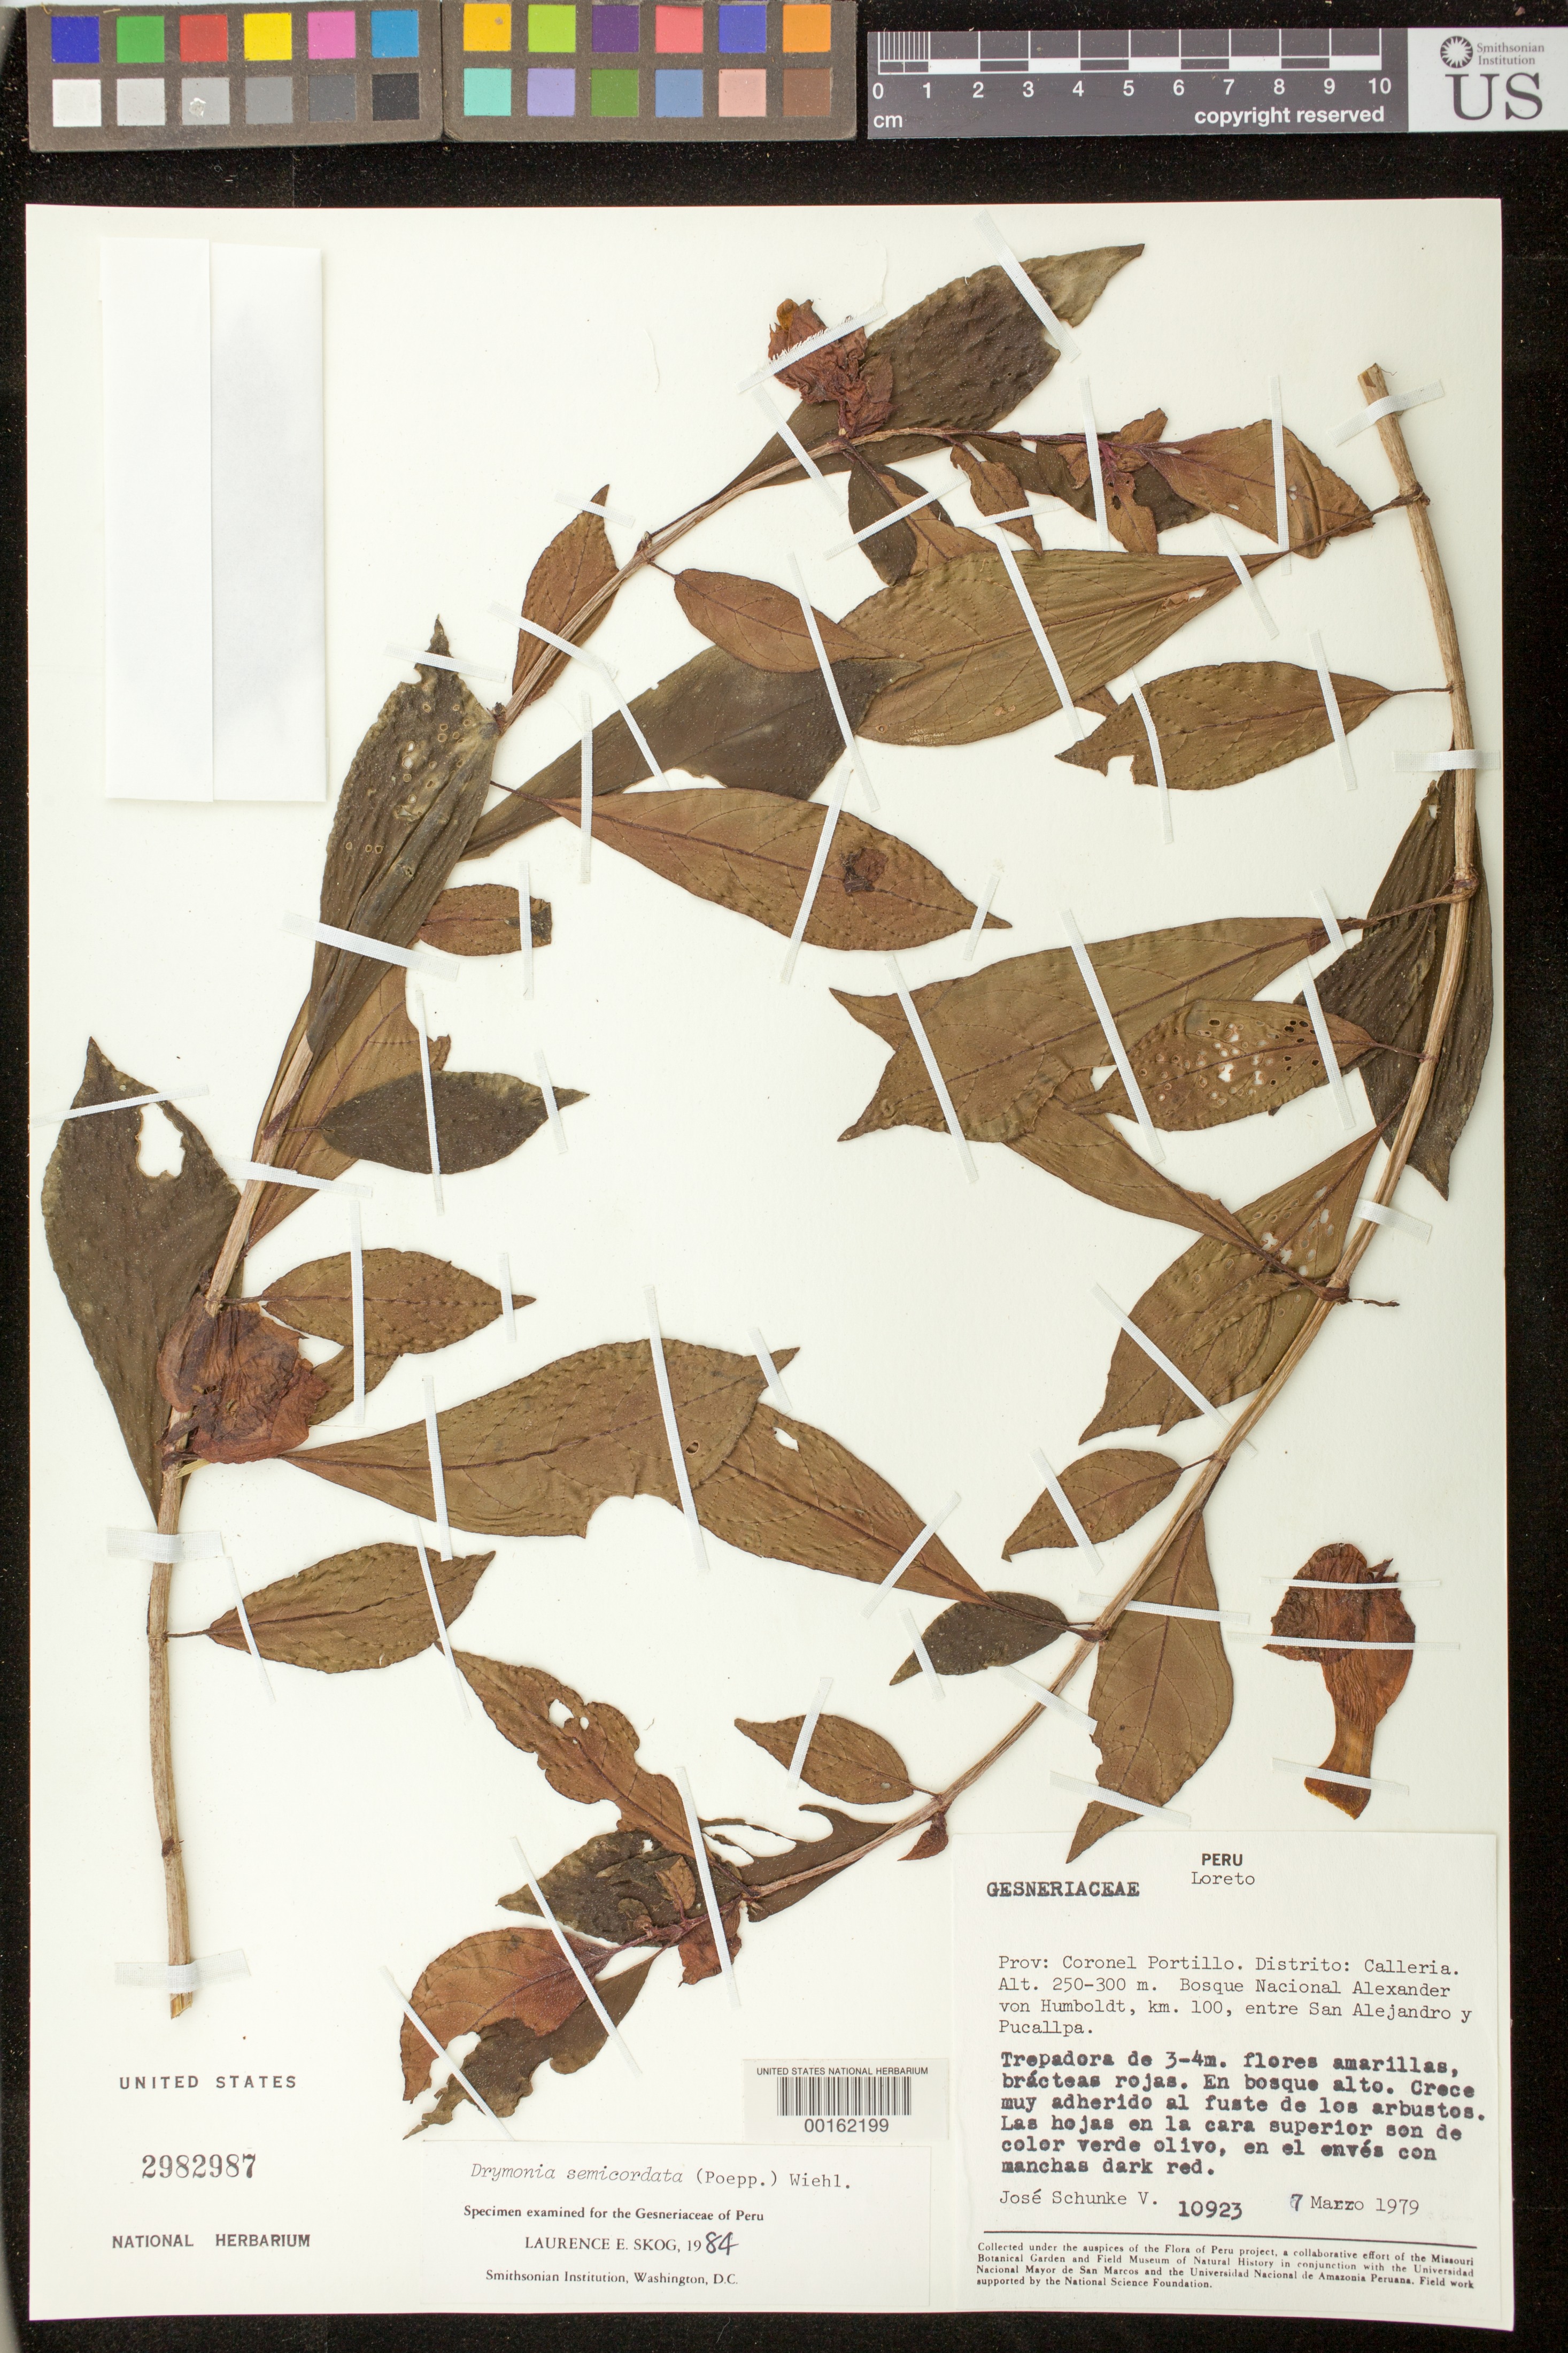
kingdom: Plantae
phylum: Tracheophyta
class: Magnoliopsida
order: Lamiales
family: Gesneriaceae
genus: Drymonia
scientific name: Drymonia semicordata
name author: (Poepp.) Wiehler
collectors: J. Schunke Vigo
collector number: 10923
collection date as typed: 07 Mar 1979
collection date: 1979-03-07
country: Peru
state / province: Ucayali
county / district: Coronel Portillo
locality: ("Loreto") Prov. Coronel Portillo, Dtto. Calleria, National Alexander von Humboldt Forest, km 100, between San Alexandroand Pucallpa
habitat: In tall forest,growing clinging to the bark of the shrubs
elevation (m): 250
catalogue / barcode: US 2982987